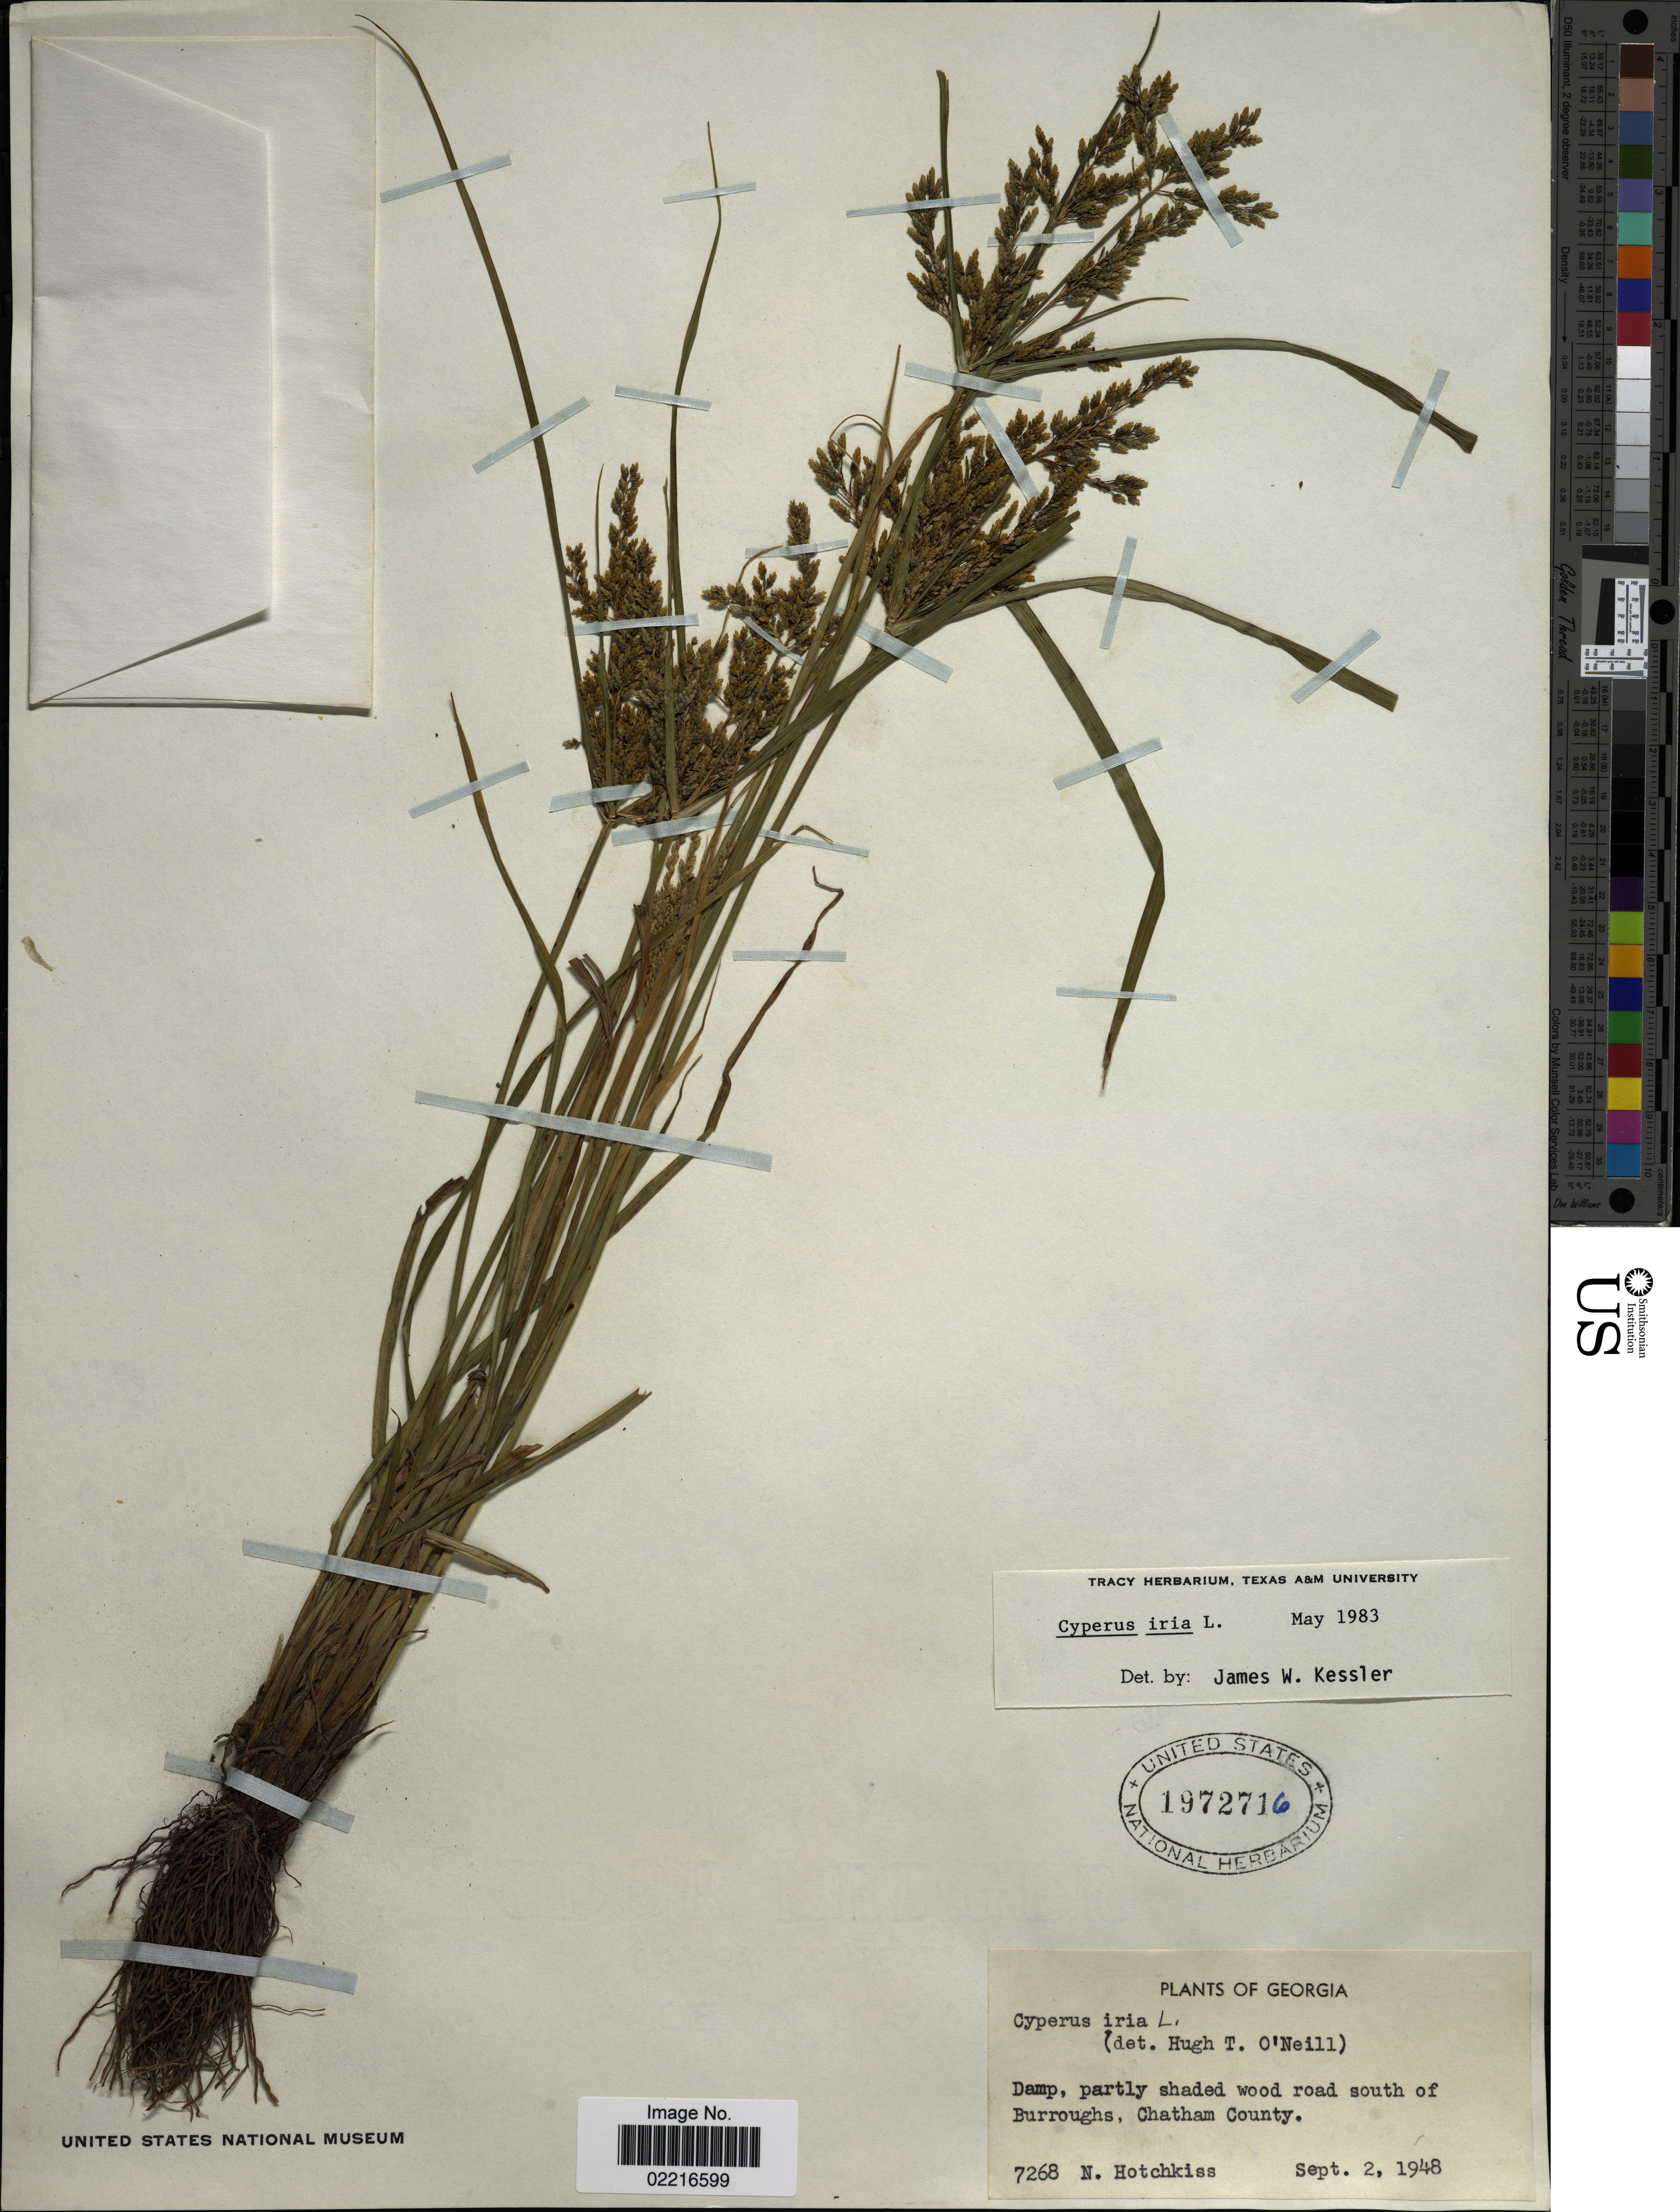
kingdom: Plantae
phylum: Tracheophyta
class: Liliopsida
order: Poales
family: Cyperaceae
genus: Cyperus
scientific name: Cyperus iria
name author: L.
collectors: N. Hotchkiss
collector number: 7268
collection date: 1948-09-02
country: United States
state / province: Georgia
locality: South of Burroughs, Chatham County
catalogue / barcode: US 1972716